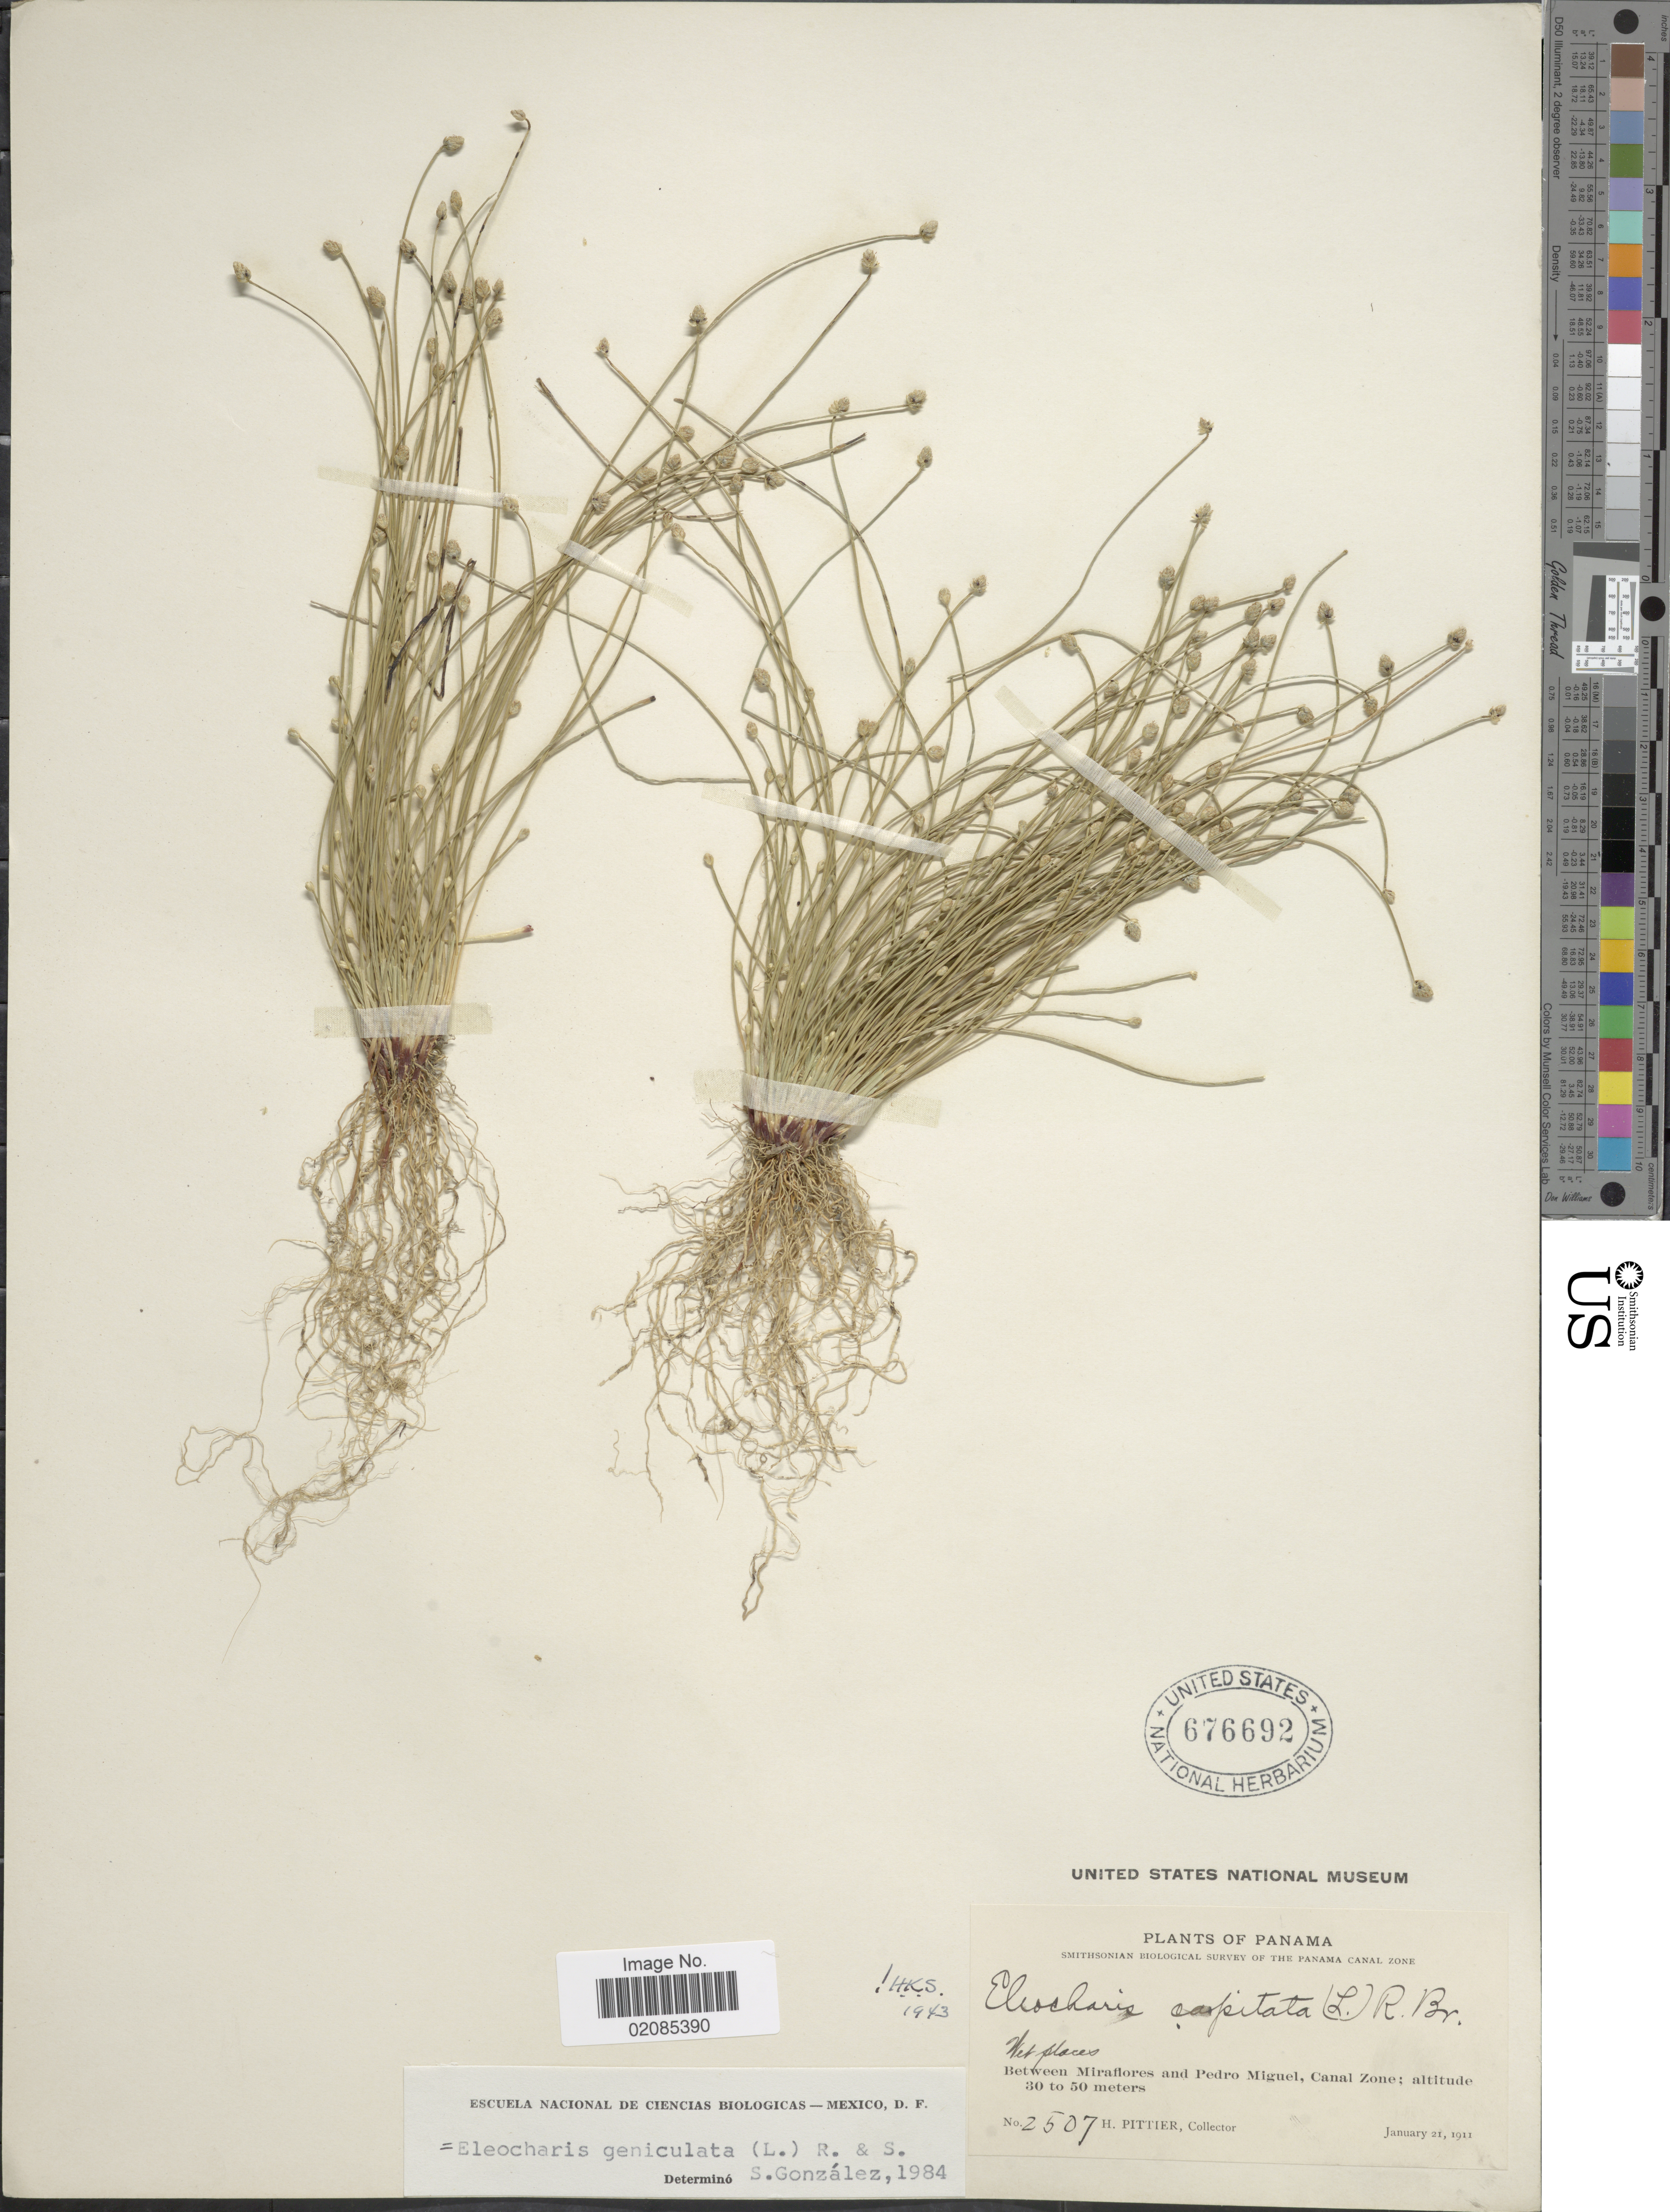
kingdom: Plantae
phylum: Tracheophyta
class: Liliopsida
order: Poales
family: Cyperaceae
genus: Eleocharis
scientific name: Eleocharis geniculata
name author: (L.) Roem. & Schult.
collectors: H. F. Pittier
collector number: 2507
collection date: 1911-01-21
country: Panama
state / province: Panamá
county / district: Canal Zone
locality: Canal Zone, between Miraflores and Pedro Miguel.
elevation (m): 30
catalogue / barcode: US 676692